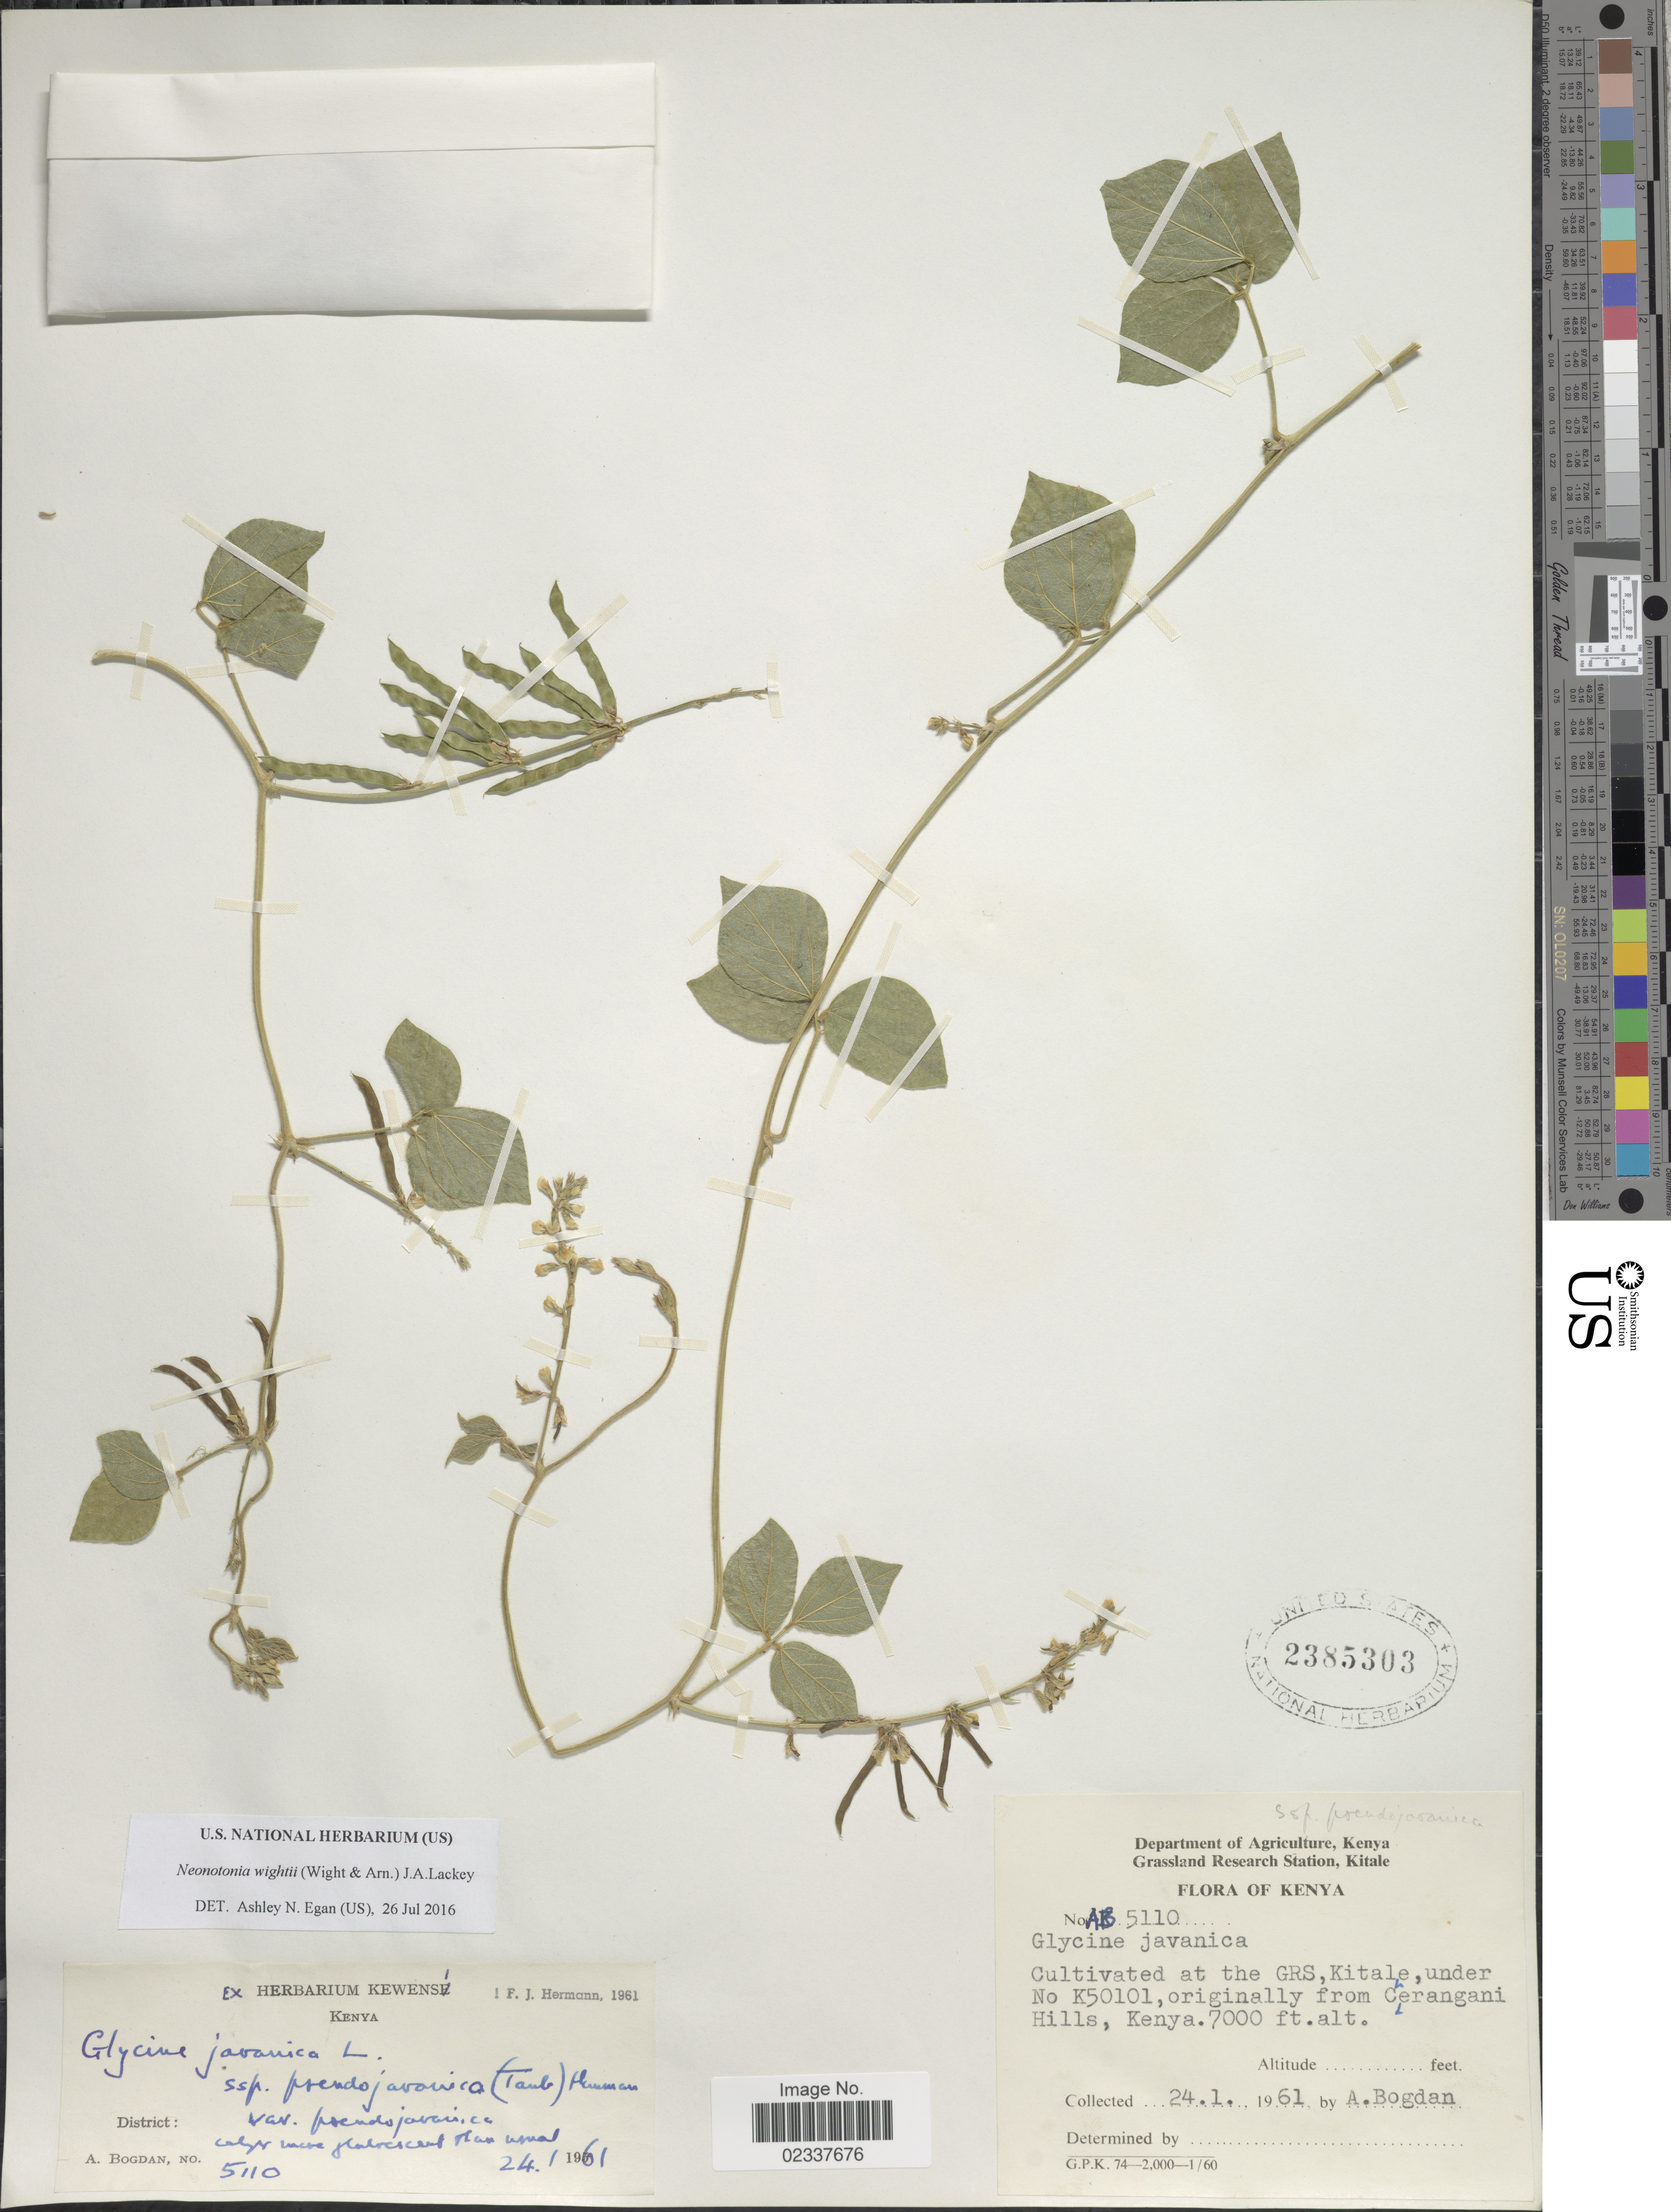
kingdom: Plantae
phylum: Tracheophyta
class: Magnoliopsida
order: Fabales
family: Fabaceae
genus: Neonotonia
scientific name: Neonotonia wightii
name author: (Arn.) J.A. Lackey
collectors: A. Bogdan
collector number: AB 5110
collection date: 1961-01-24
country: Kenya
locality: GRS, Kitale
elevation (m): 2134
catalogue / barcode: US 2385303